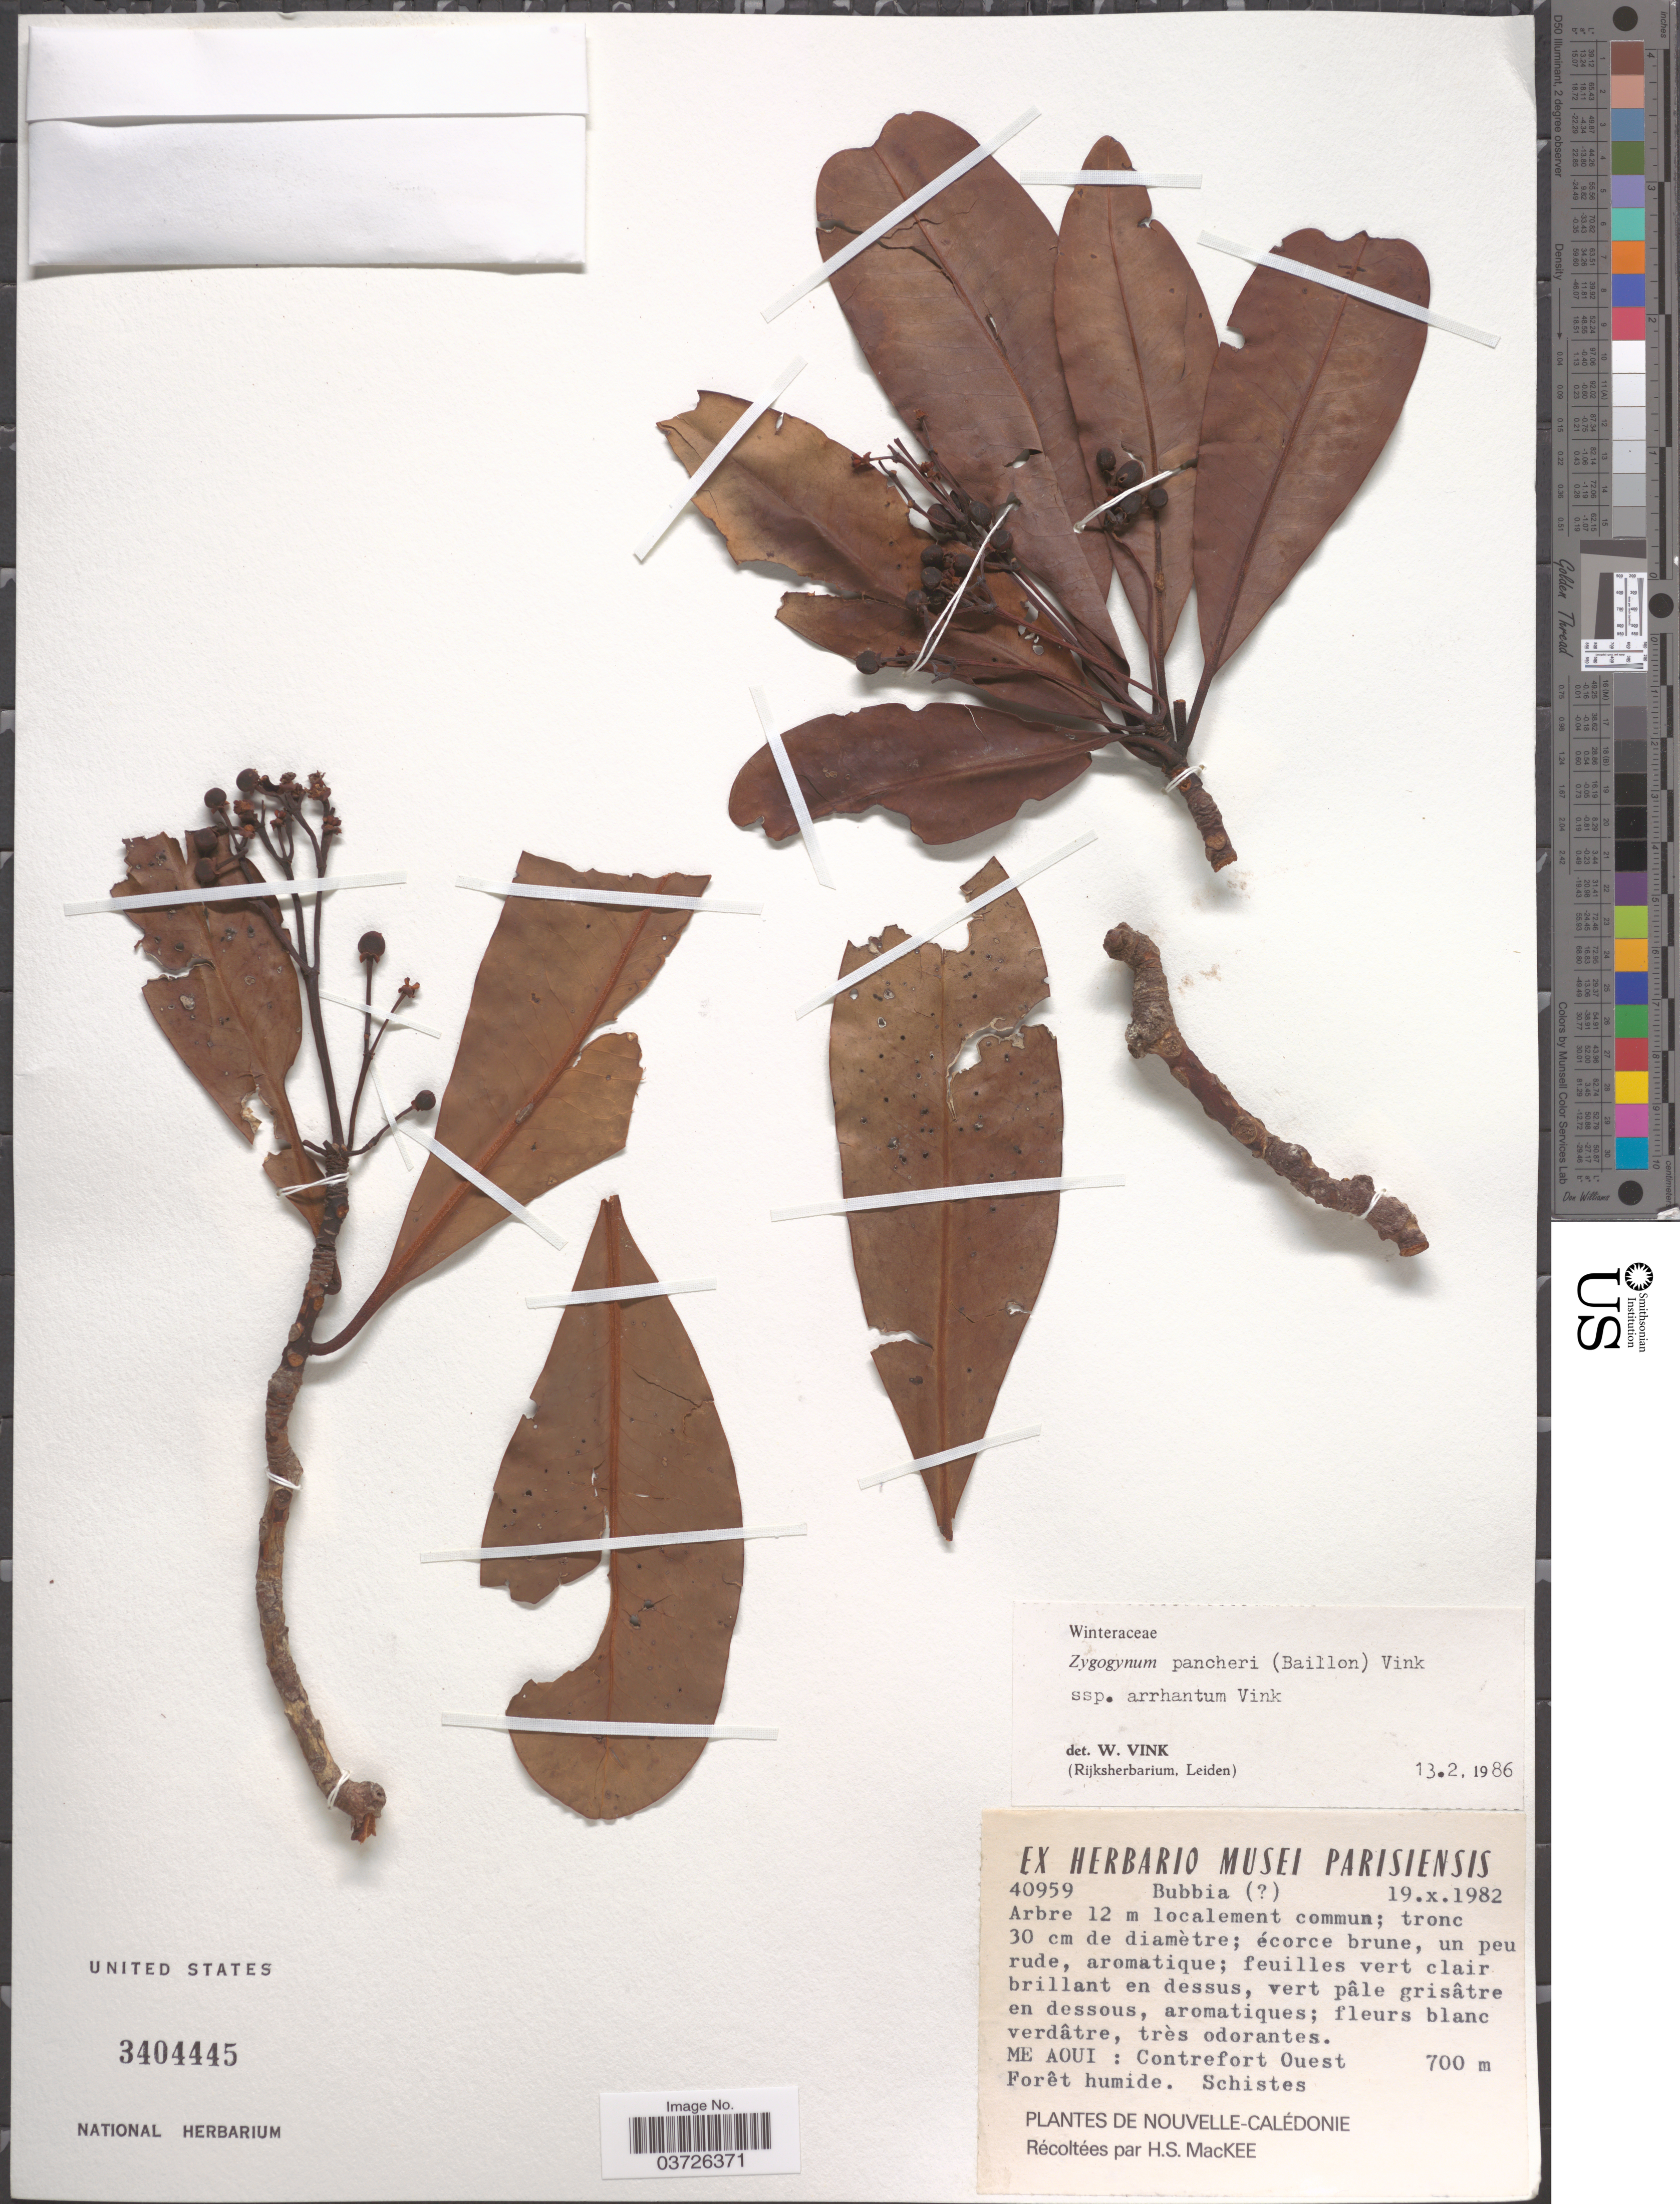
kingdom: Plantae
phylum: Tracheophyta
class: Magnoliopsida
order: Canellales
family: Winteraceae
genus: Zygogynum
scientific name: Zygogynum pancheri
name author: (Baill.) Vink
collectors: H. S. MacKee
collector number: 40959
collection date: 1982-10-19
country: New Caledonia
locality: Me Aoui: Contrefort Ouest.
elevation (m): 700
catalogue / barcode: US 3404445